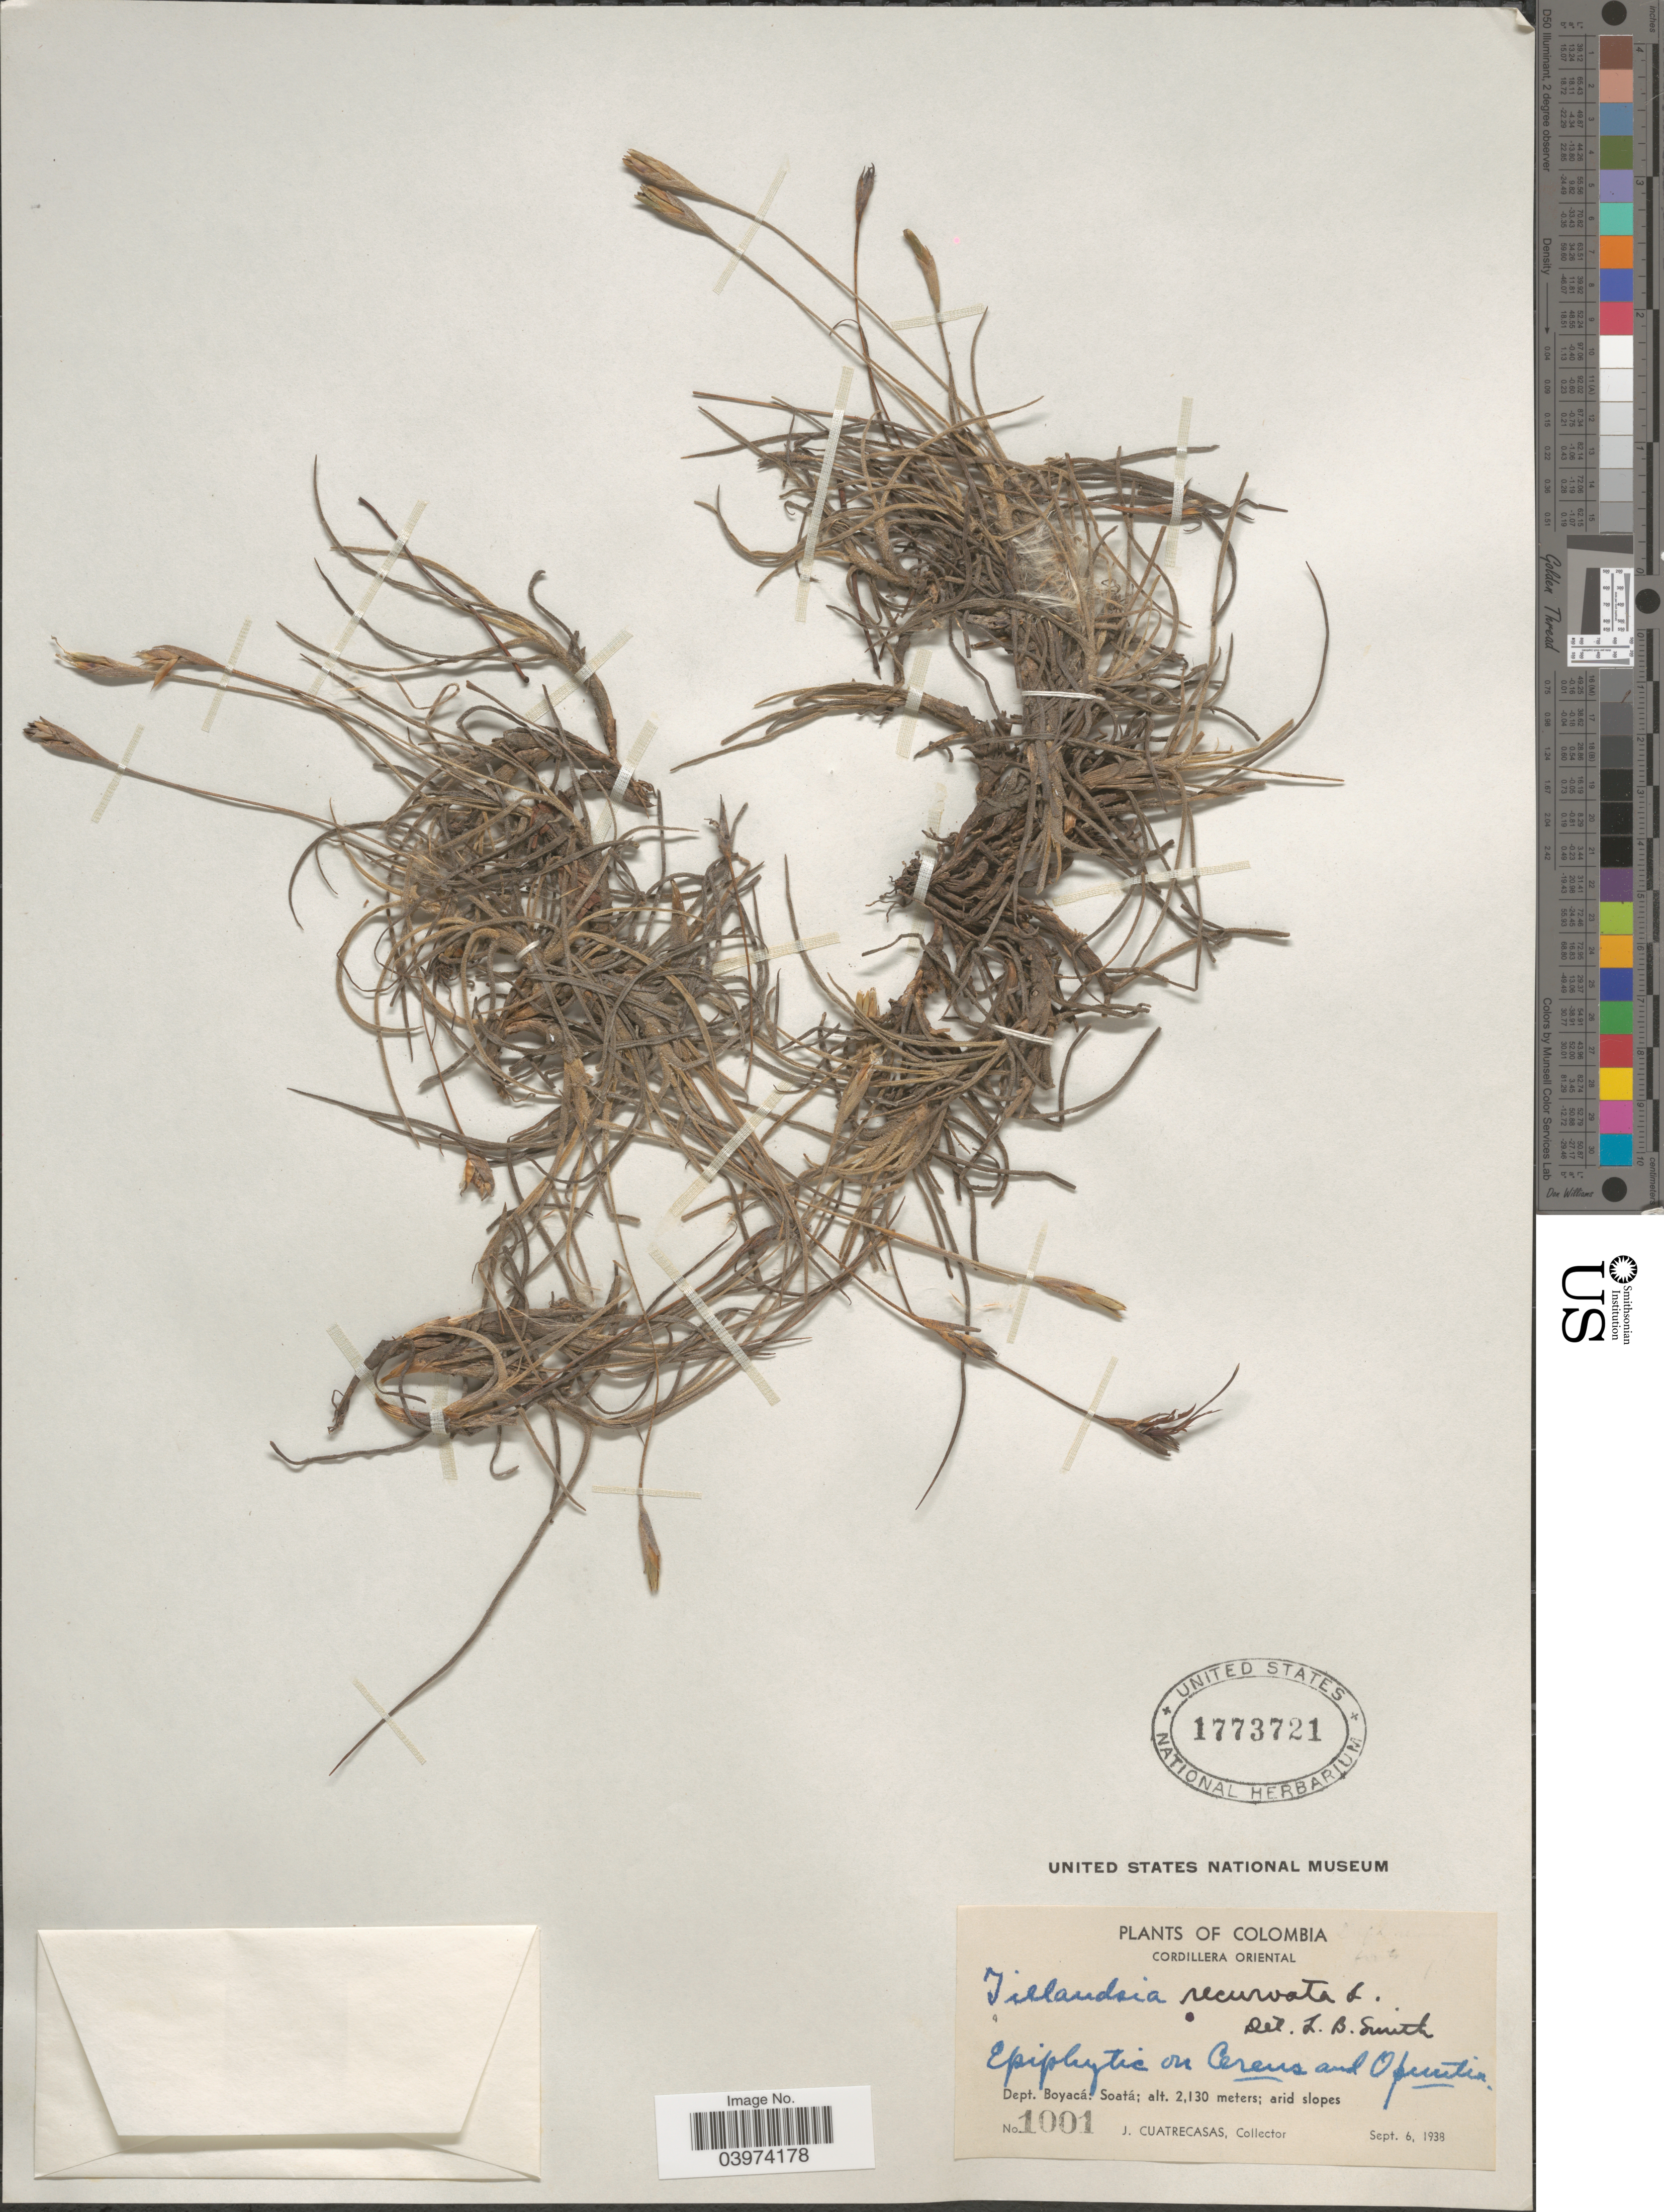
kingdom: Plantae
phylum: Tracheophyta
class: Liliopsida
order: Poales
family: Bromeliaceae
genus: Tillandsia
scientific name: Tillandsia recurvata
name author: L.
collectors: J. Cuatrecasas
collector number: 1001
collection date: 1938-09-06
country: Colombia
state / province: Boyacá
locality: Cordillera Oriental. Dept. Boyacá: Soatá.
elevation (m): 2130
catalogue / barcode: US 1773721